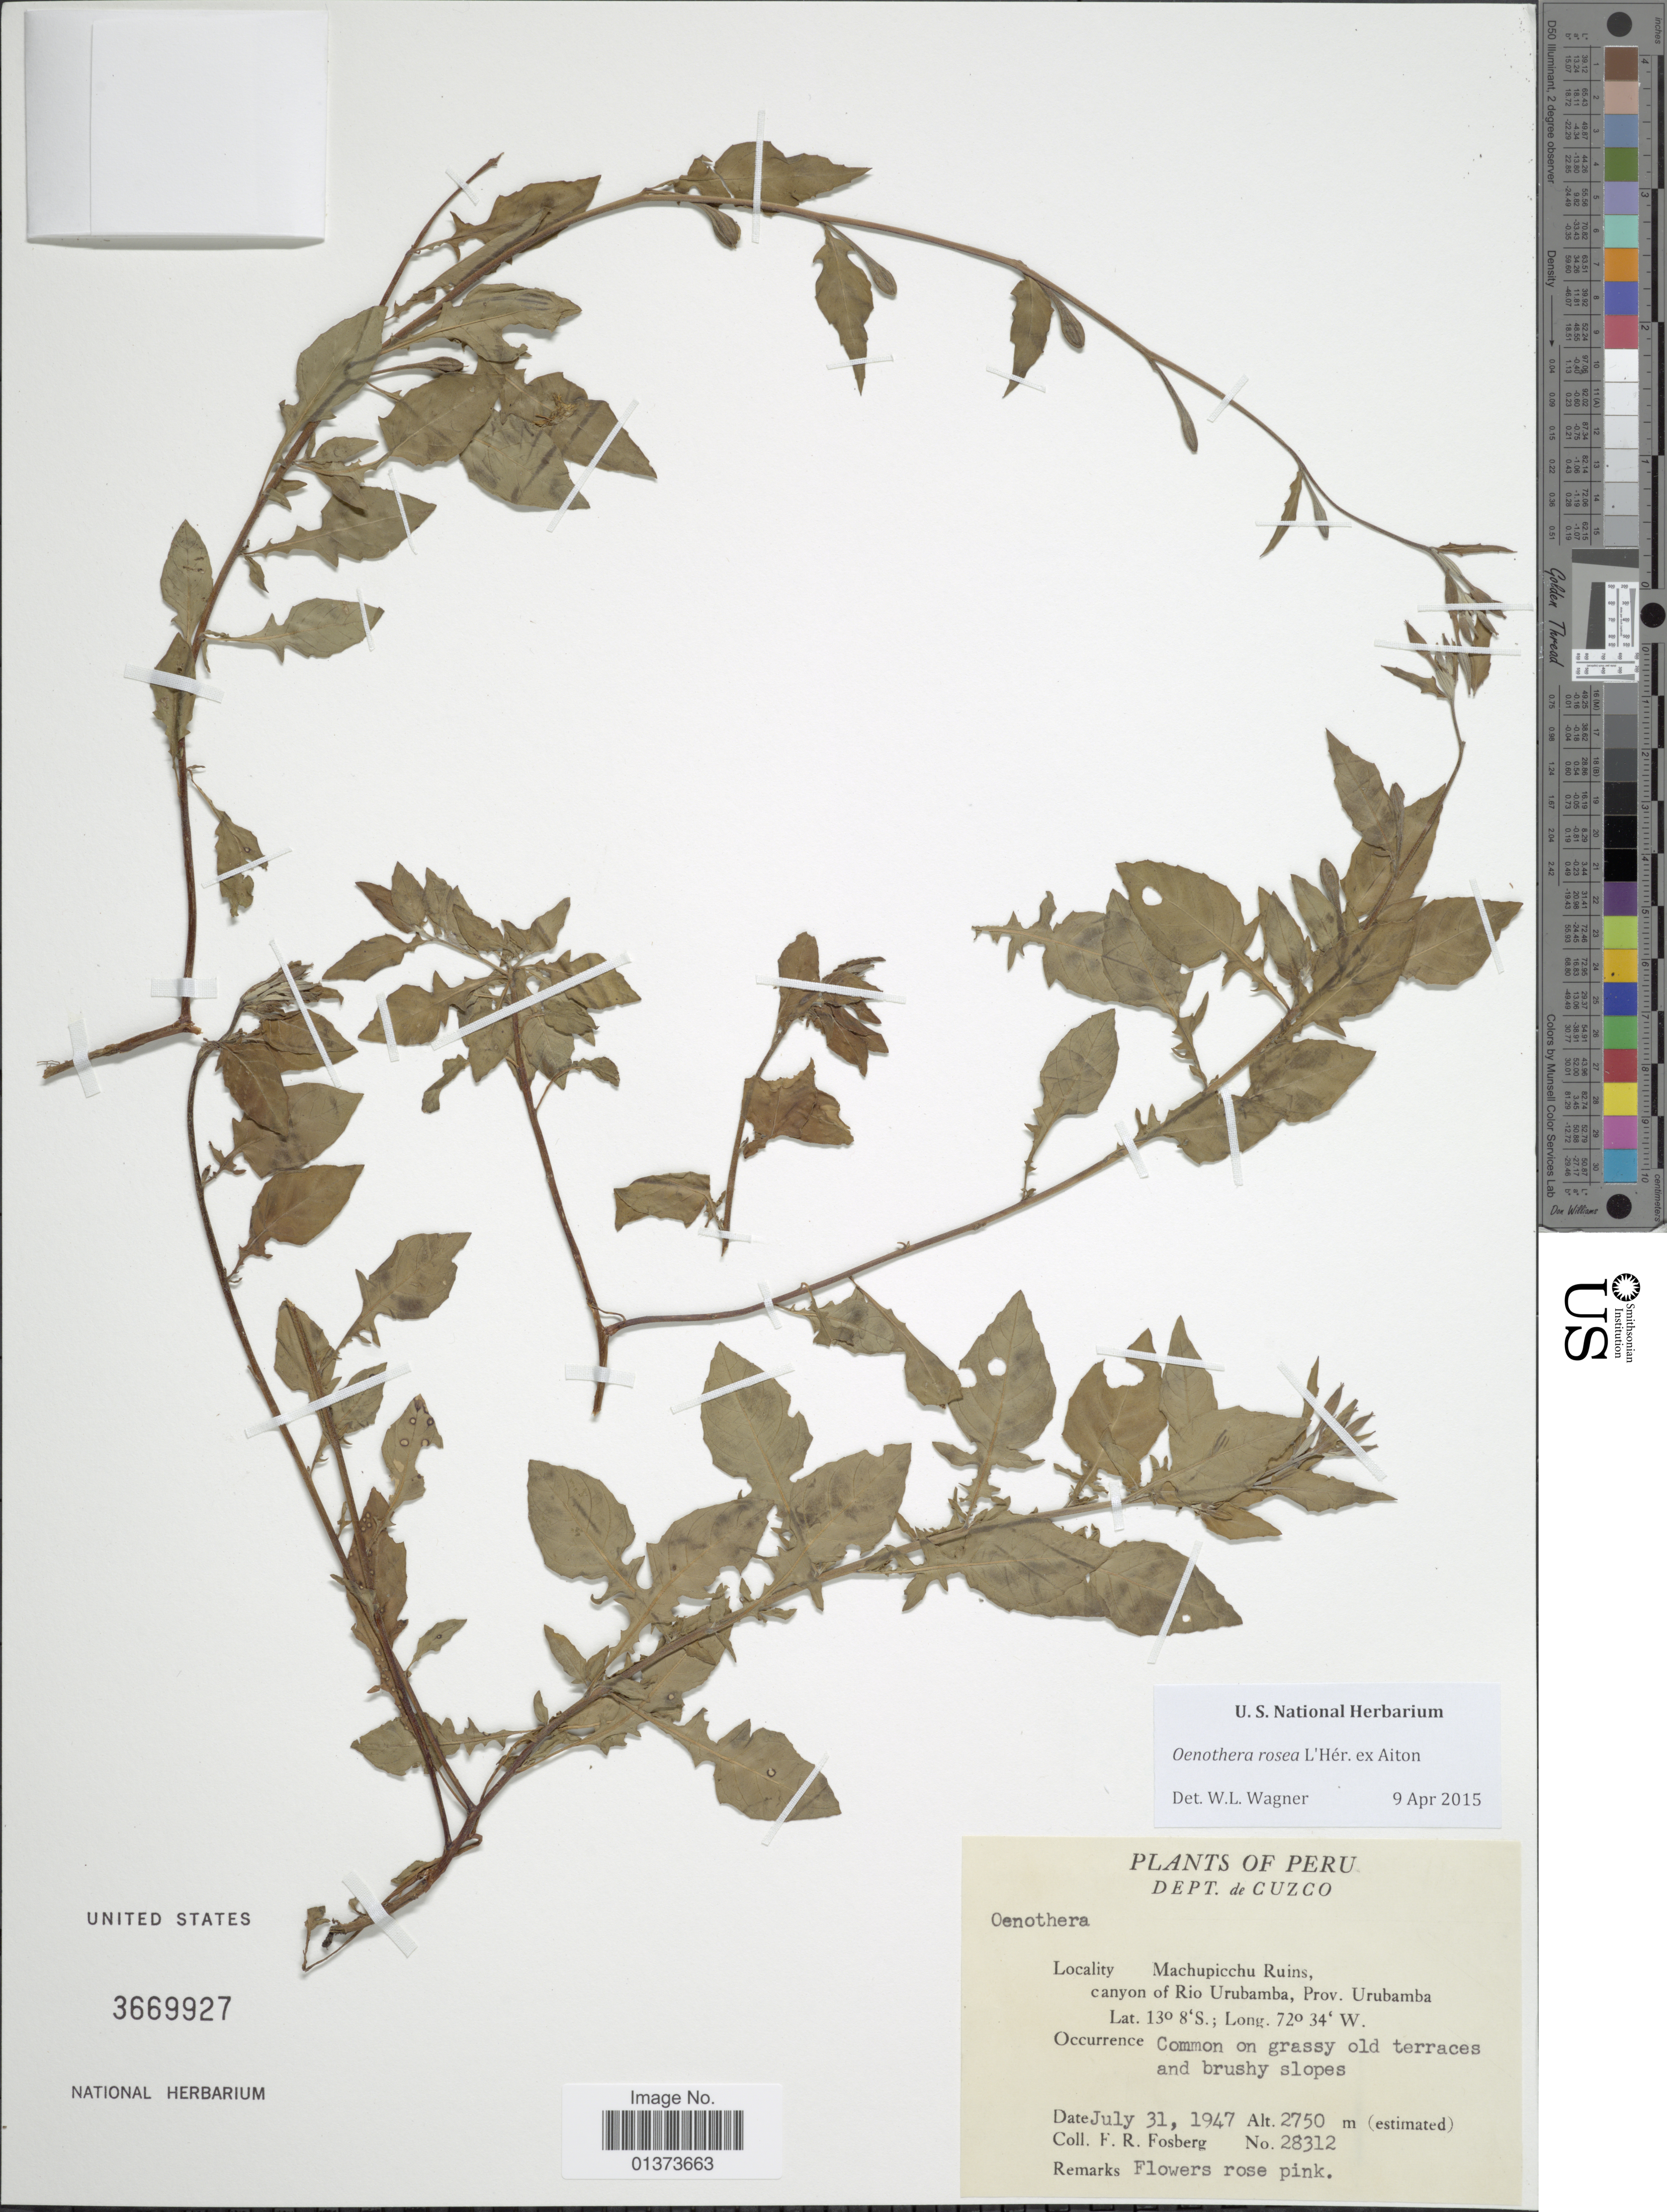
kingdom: Plantae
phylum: Tracheophyta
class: Magnoliopsida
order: Myrtales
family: Onagraceae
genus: Oenothera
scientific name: Oenothera rosea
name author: L'Hér. ex Aiton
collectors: F. R. Fosberg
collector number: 28312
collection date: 1947-07-31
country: Peru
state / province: Cusco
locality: Machupicchu Ruins, canyon of Rio Urubamba, Prov. Urubamba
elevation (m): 2750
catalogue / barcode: US 3669927